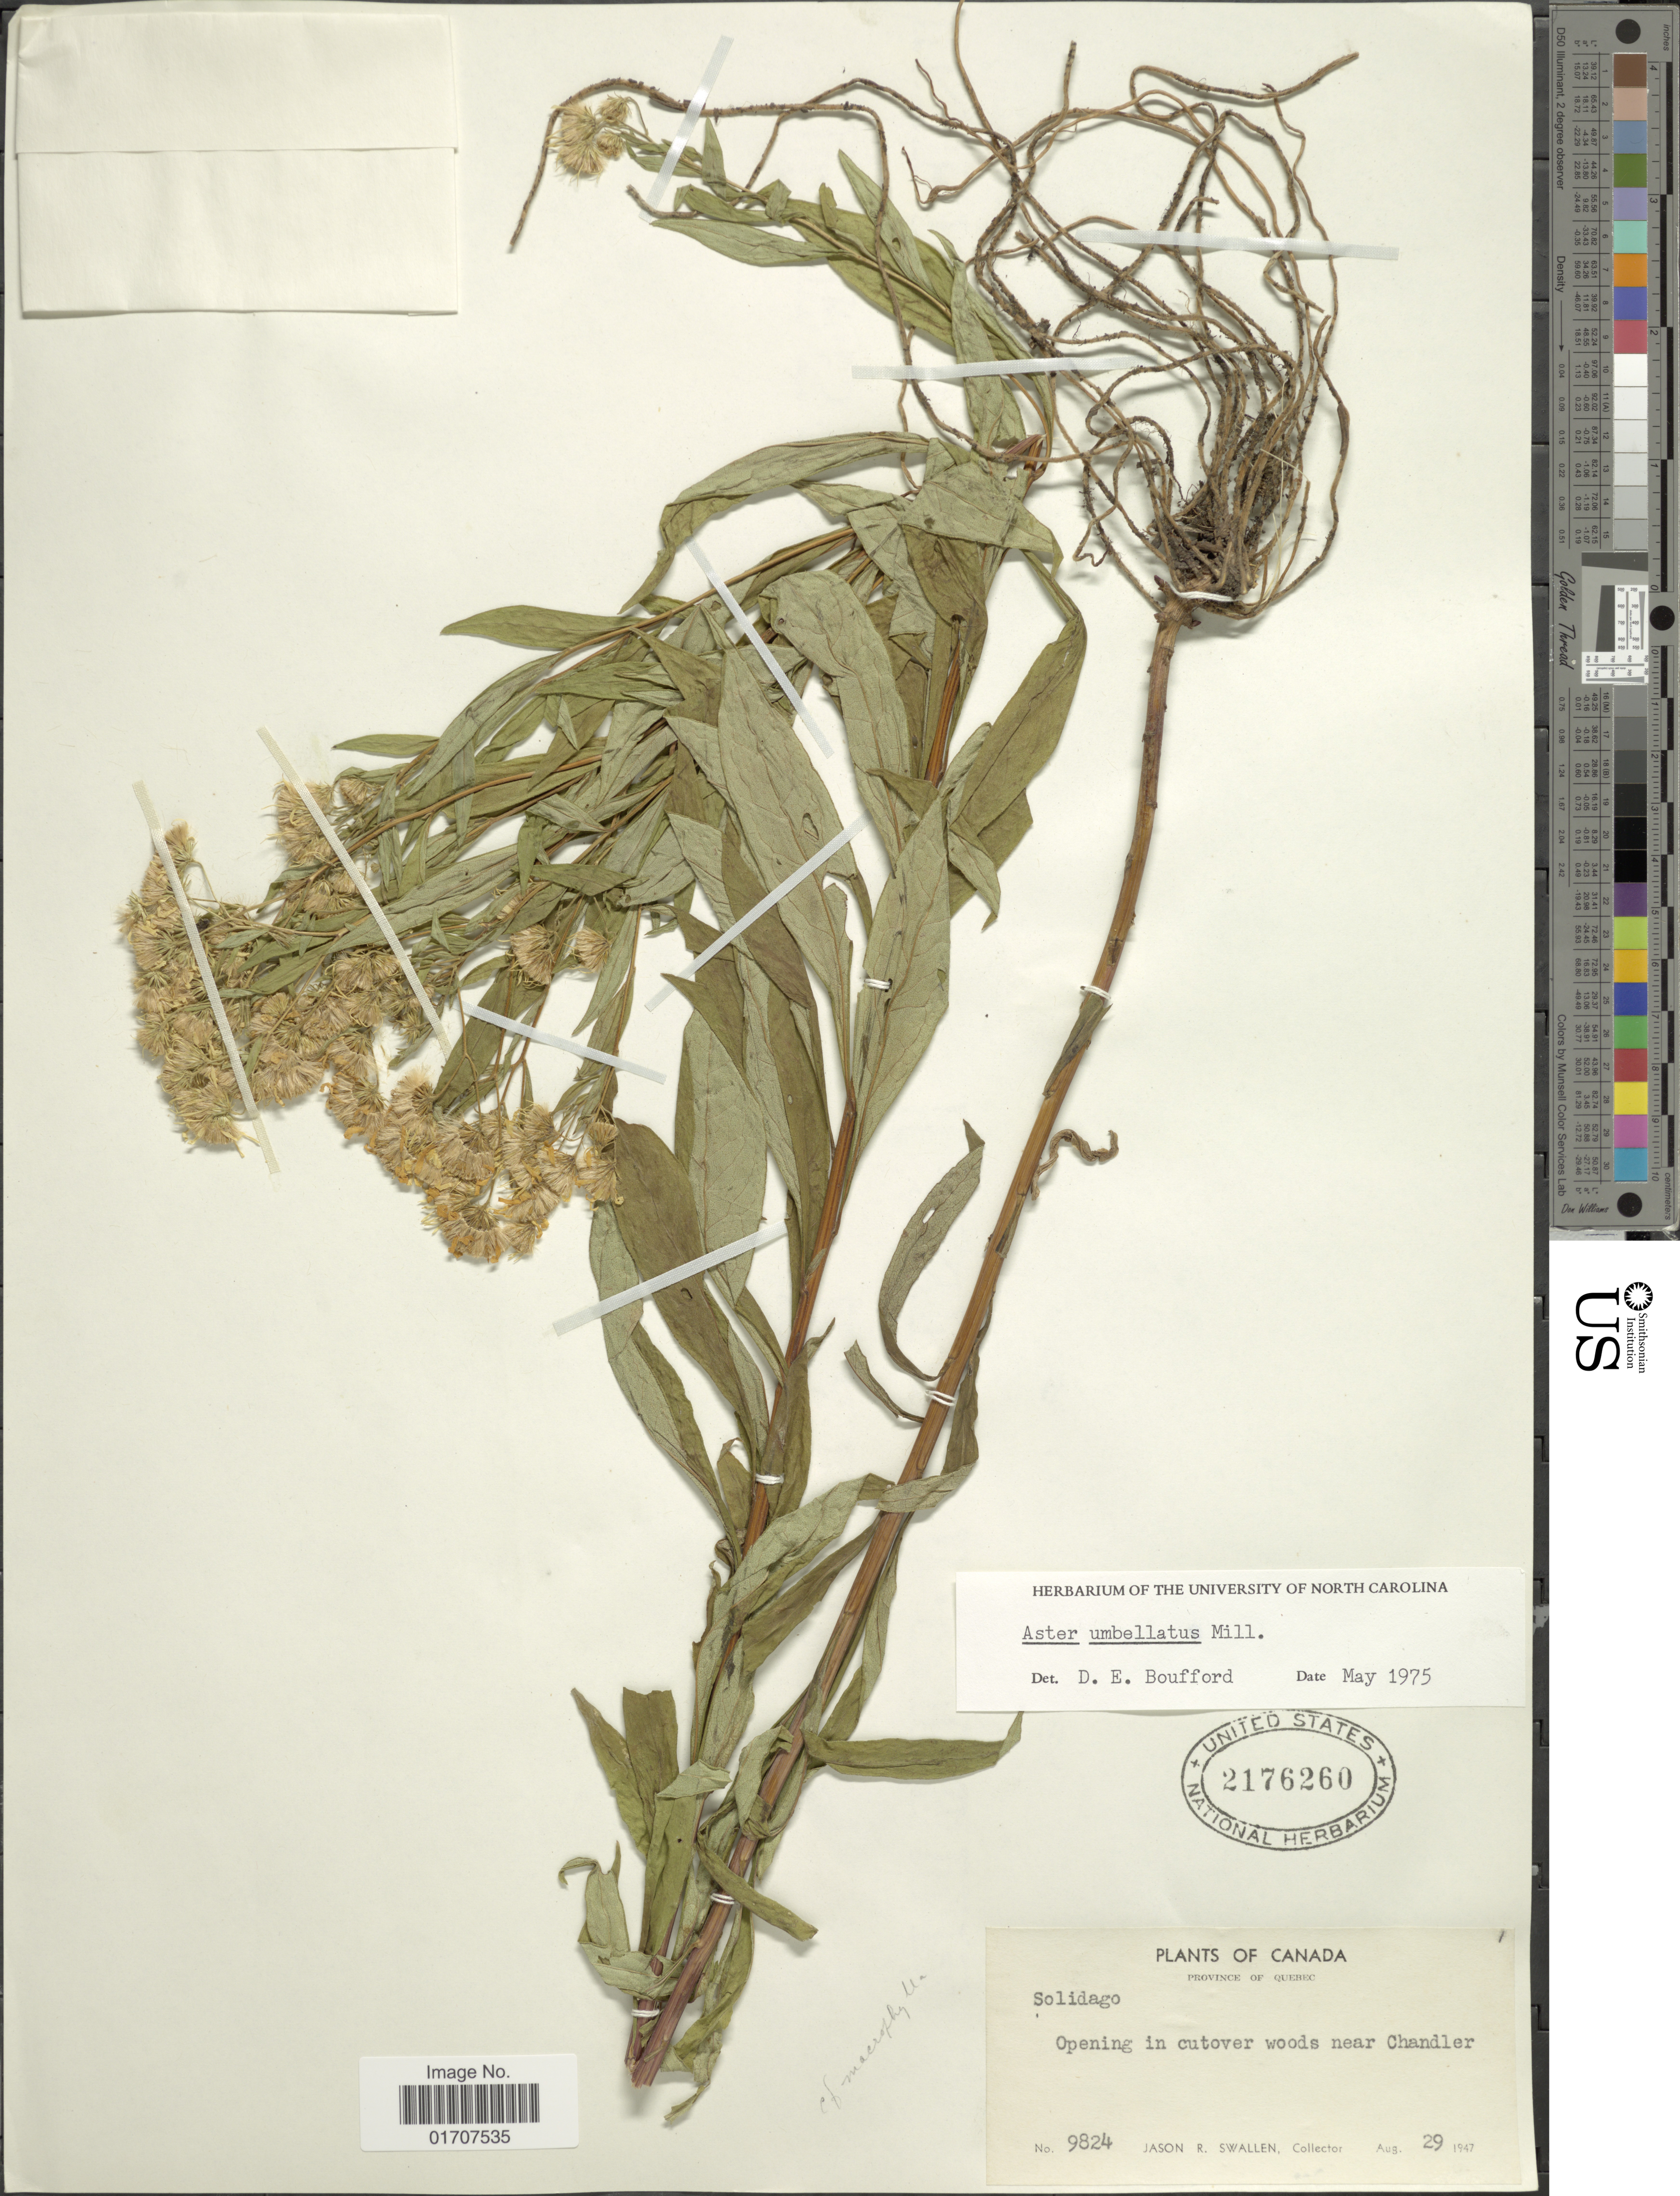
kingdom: Plantae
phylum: Tracheophyta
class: Magnoliopsida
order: Asterales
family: Asteraceae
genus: Doellingeria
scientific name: Doellingeria umbellata var. umbellata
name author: Nees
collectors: J. R. Swallen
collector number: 9824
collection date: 1947-08-29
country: Canada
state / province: Quebec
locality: Opening in cutover woods near Chandler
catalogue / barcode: US 2176260